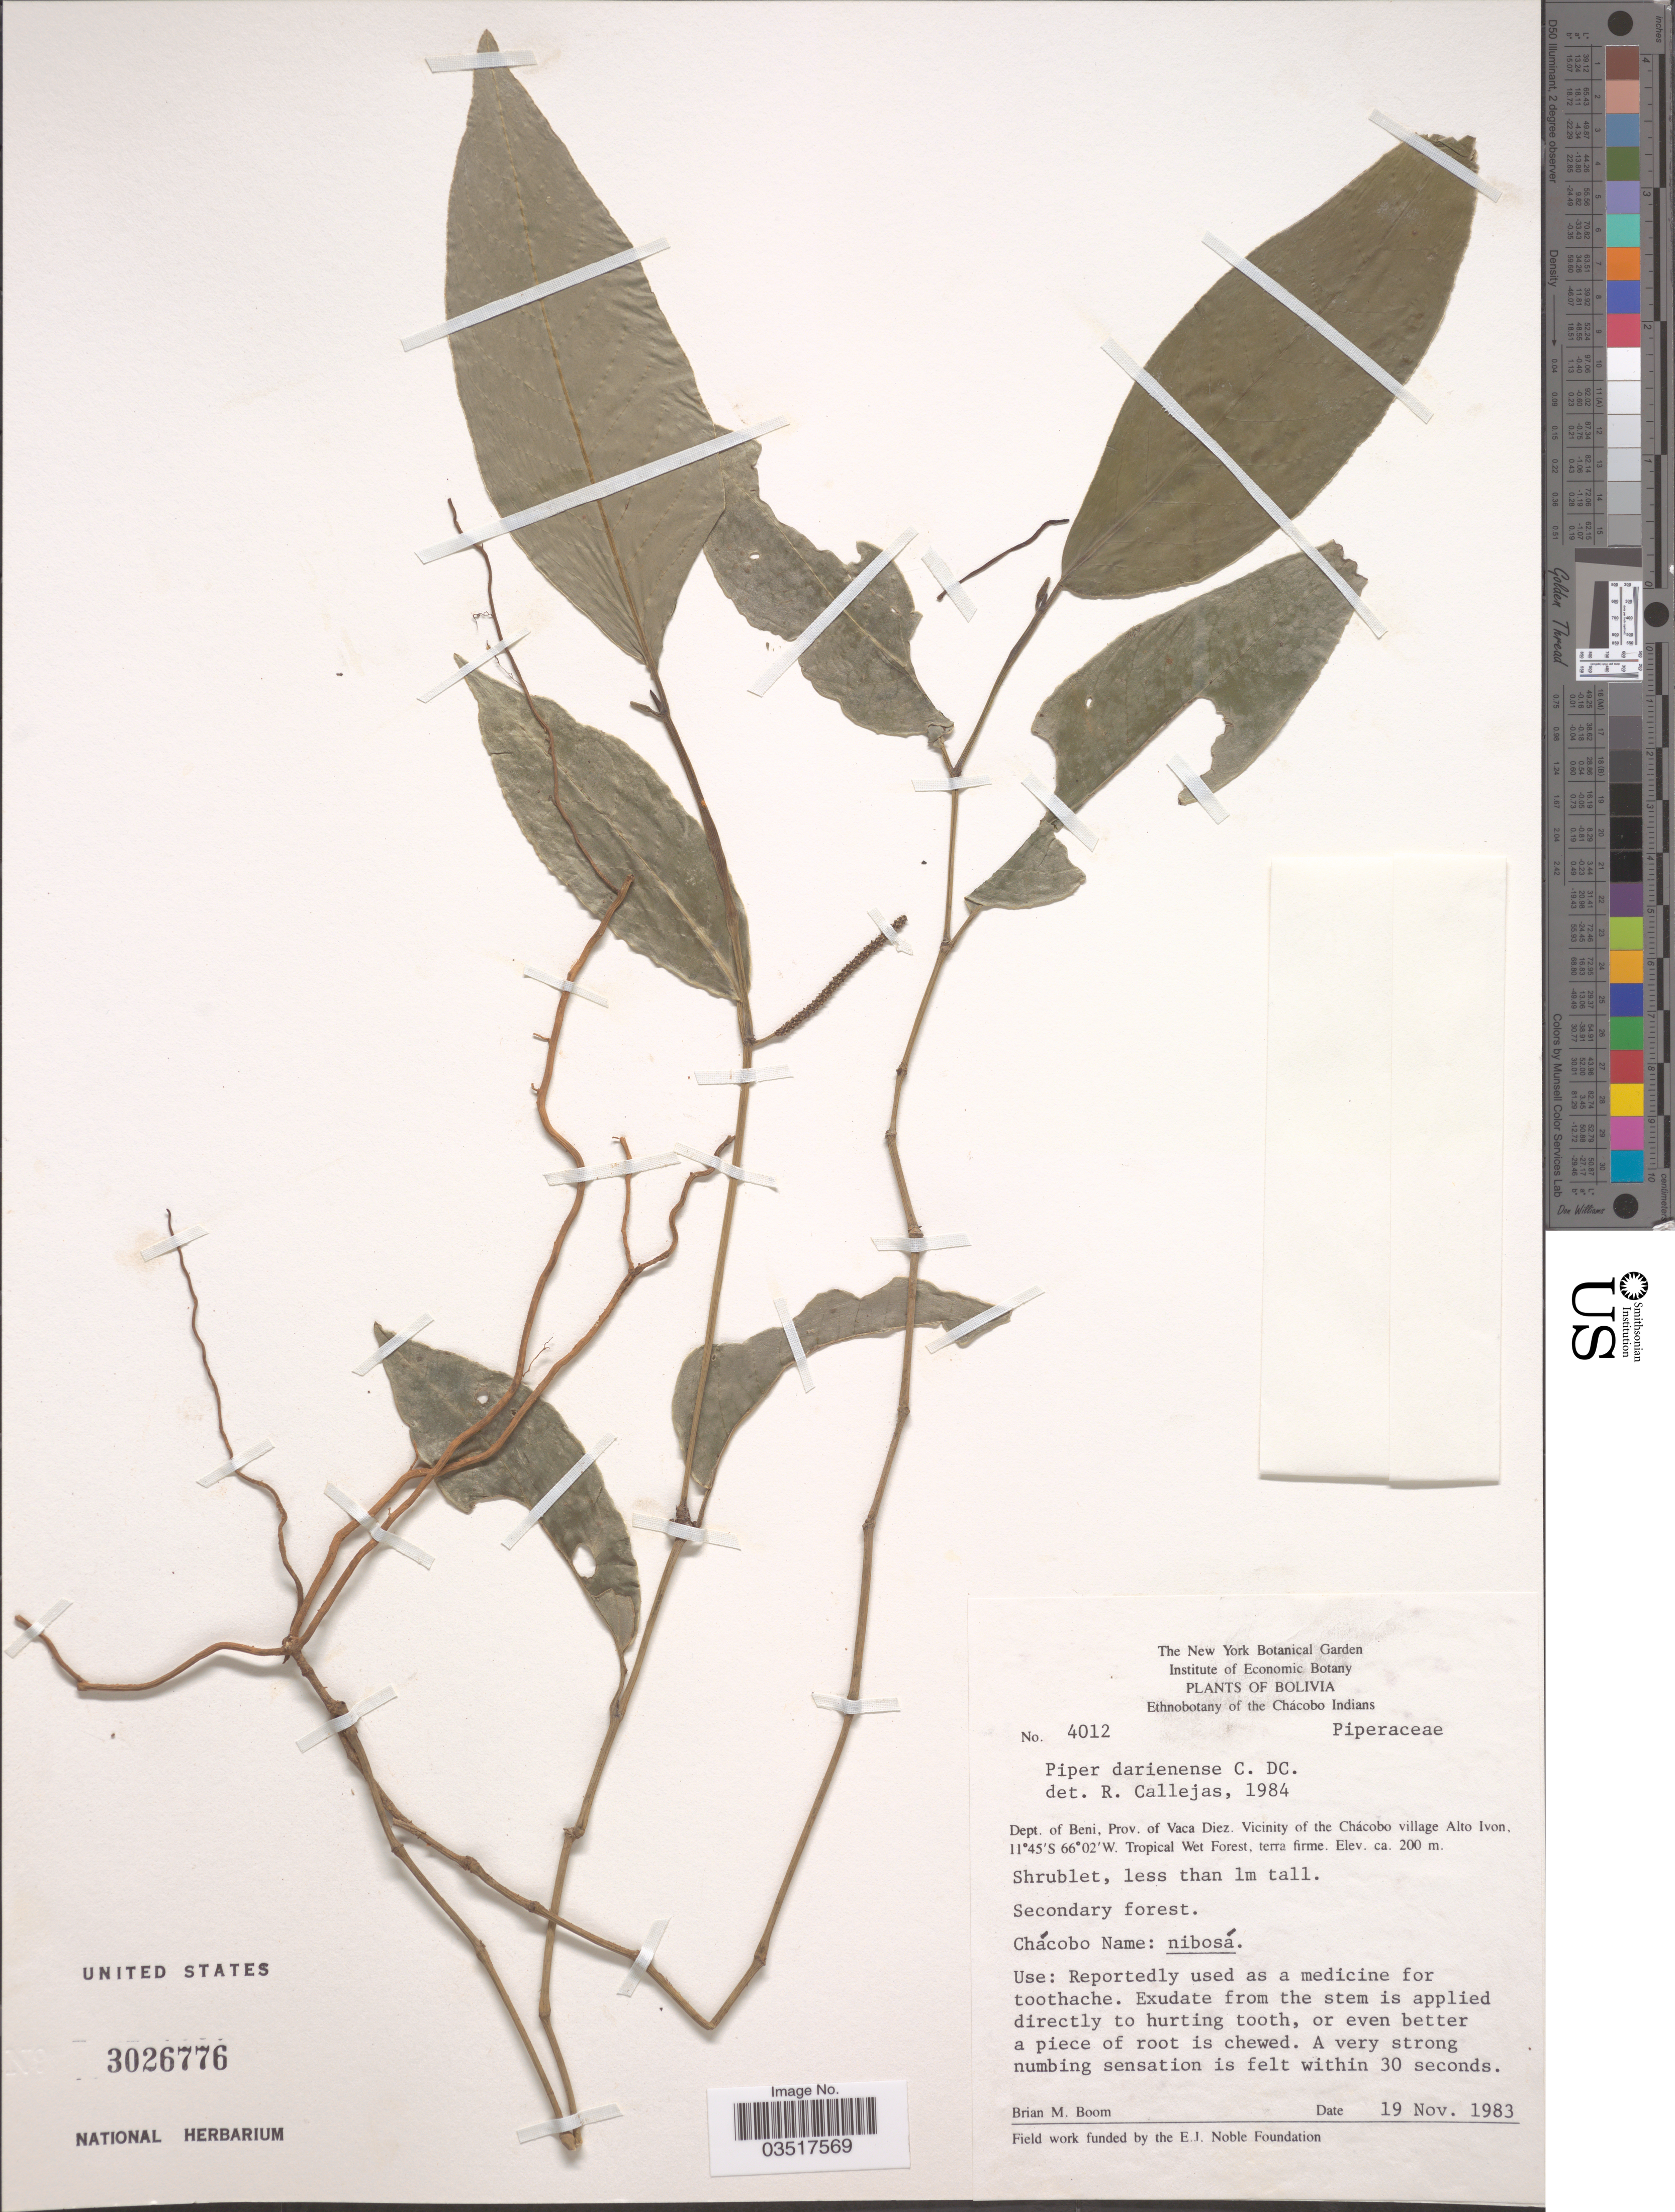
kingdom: Plantae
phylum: Tracheophyta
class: Magnoliopsida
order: Piperales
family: Piperaceae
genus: Piper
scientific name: Piper darienense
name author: C. DC.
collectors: B. M. Boom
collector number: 4012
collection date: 1983-11-19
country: Bolivia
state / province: Beni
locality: Dept. of Beni, Prov. of Vaca Diez. Vicinity of the Chácobo village Alto Ivon.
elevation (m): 200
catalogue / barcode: US 3026776